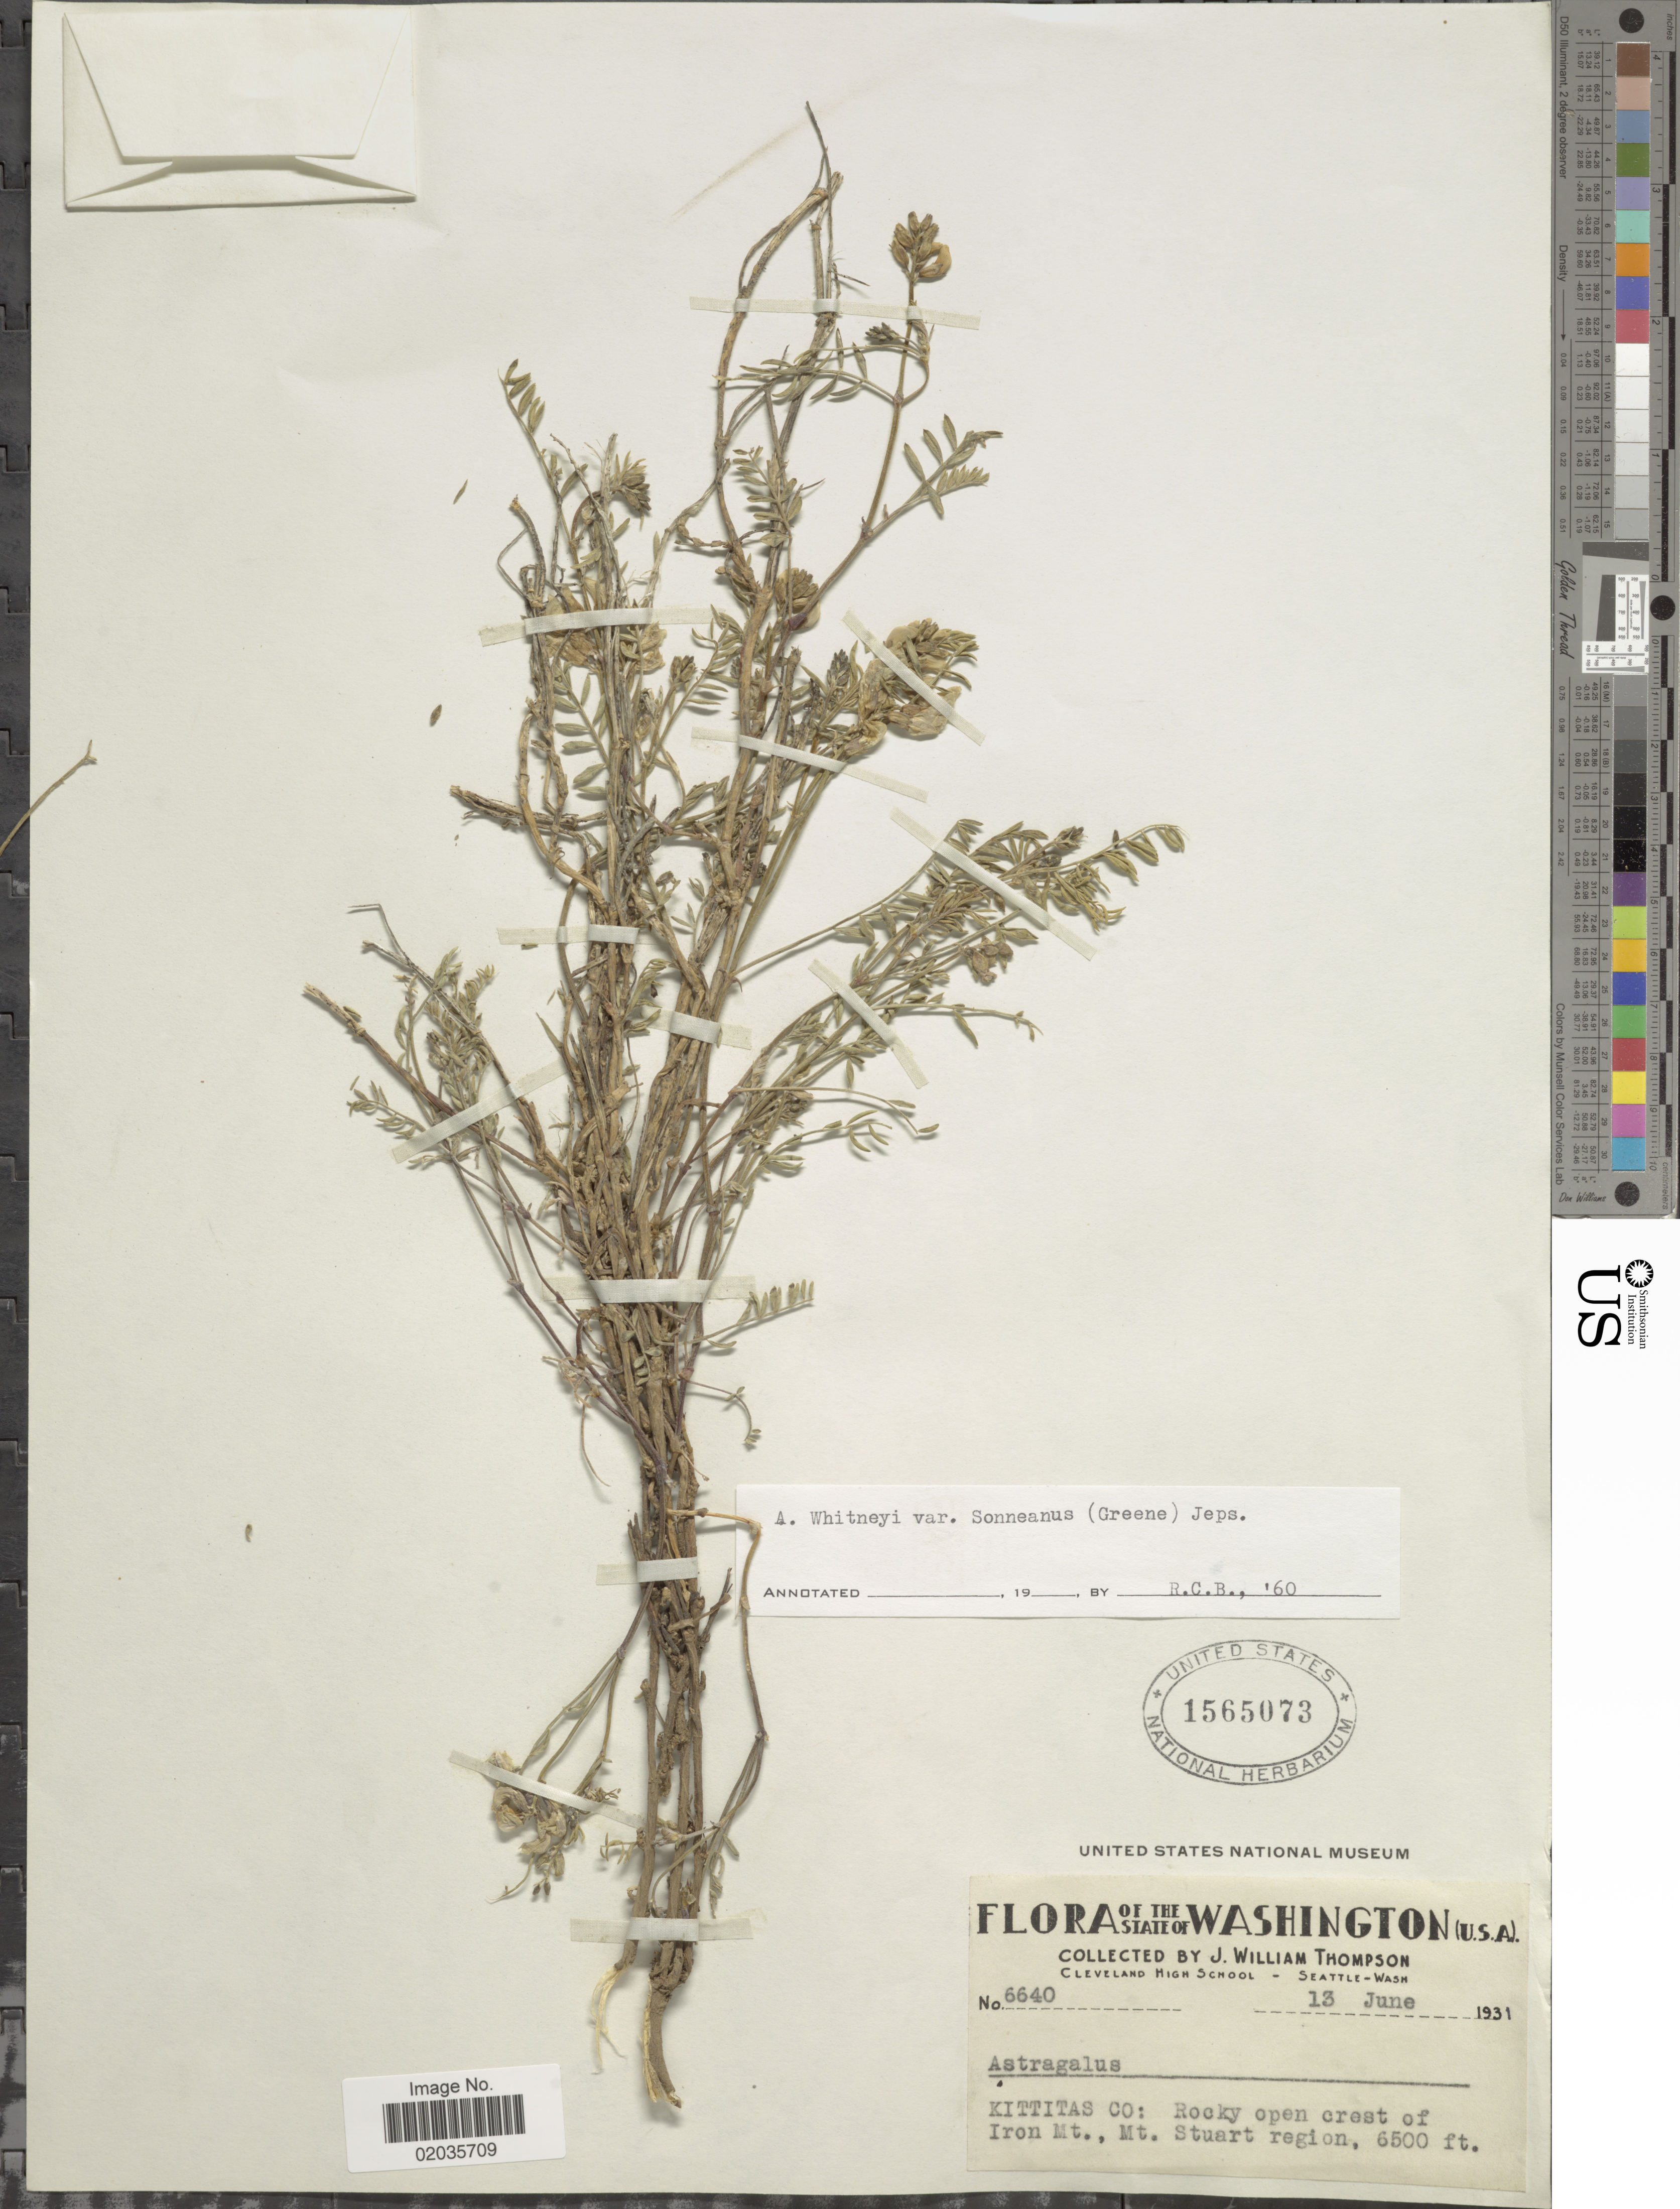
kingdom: Plantae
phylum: Tracheophyta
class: Magnoliopsida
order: Fabales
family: Fabaceae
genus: Astragalus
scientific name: Astragalus whitneyi var. sonneanus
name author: (Greene) Jeps.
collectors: J. W. Thompson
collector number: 6640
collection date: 1931-06-13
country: United States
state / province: Washington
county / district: Kittitas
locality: Kittitas Co: rocky open crest of Iron Mt., Mt. Stuart region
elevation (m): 1981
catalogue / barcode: US 1565073